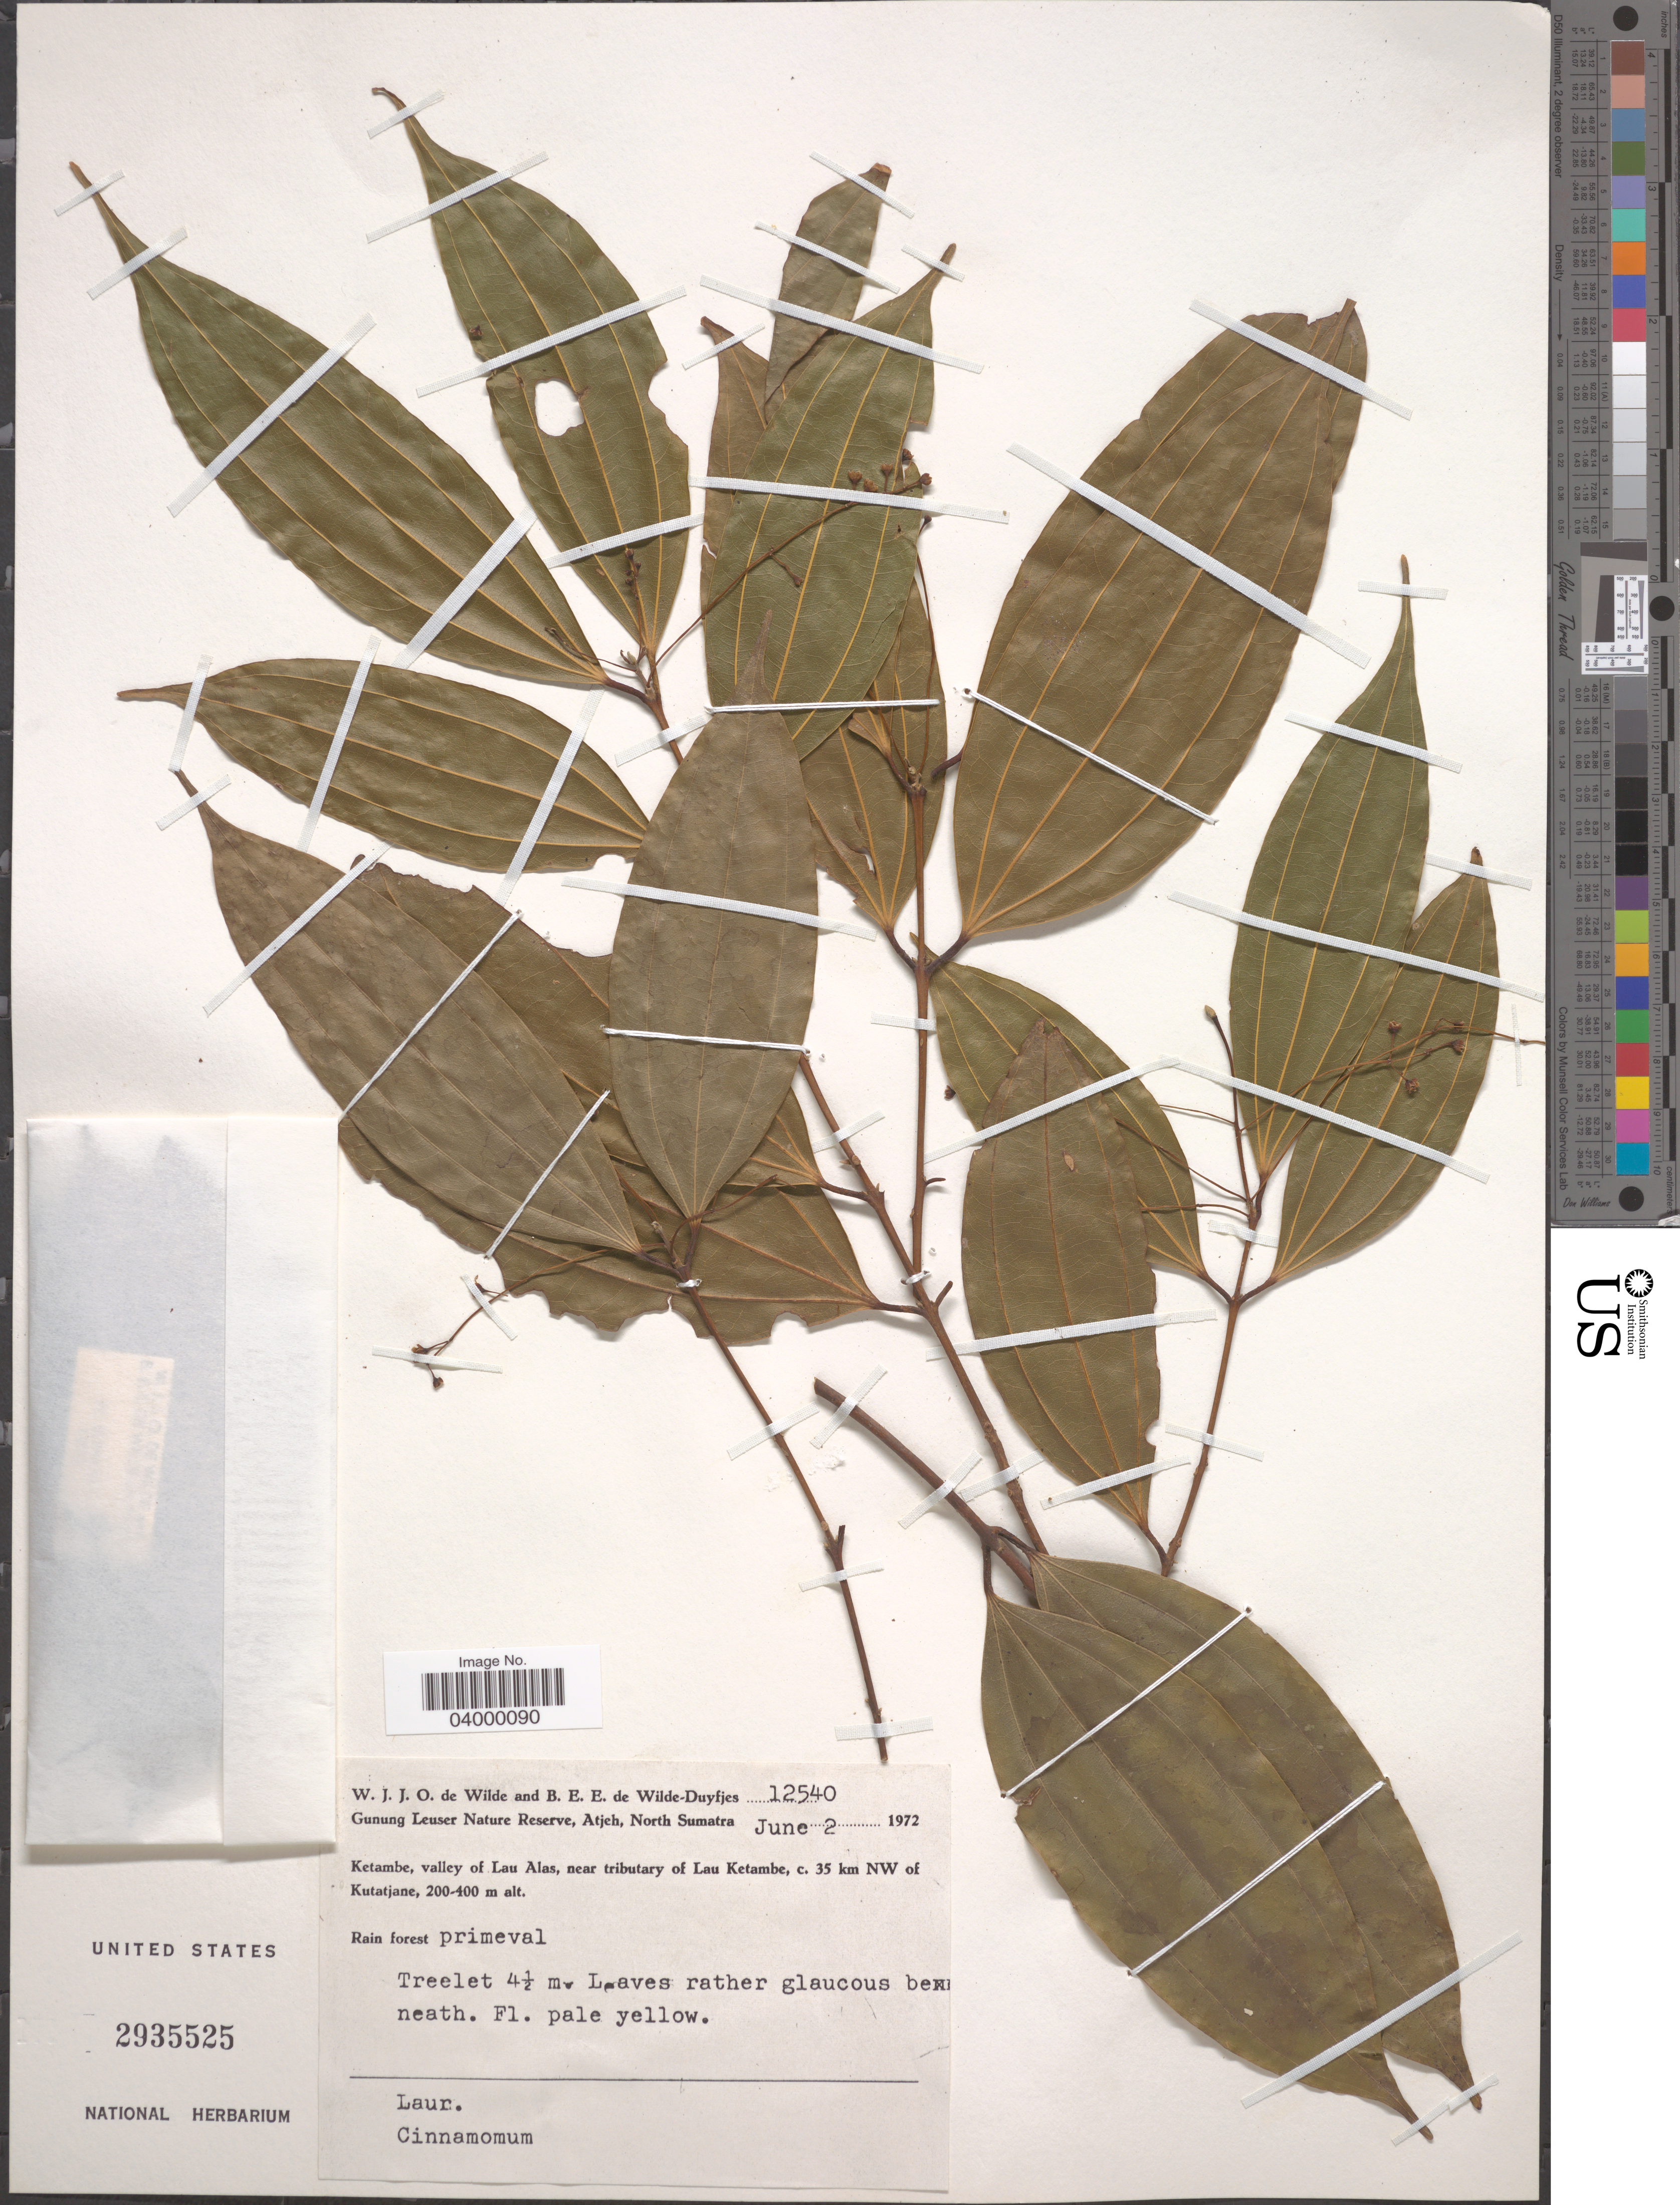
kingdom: Plantae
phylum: Tracheophyta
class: Magnoliopsida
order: Laurales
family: Lauraceae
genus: Cinnamomum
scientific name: Cinnamomum sp.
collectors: W. J. de Wilde & B. E. de Wilde-Duyfjes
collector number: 12540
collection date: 1972-06-02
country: Indonesia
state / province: Sumatra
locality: Gunung Leuser Nature Reserve, Atjeh, North Sumatra. Ketambe, valley of Lau Alas, near tributary of Lau Ketambe, c. 35 km NW of Kutatjane.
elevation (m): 200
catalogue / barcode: US 2935525